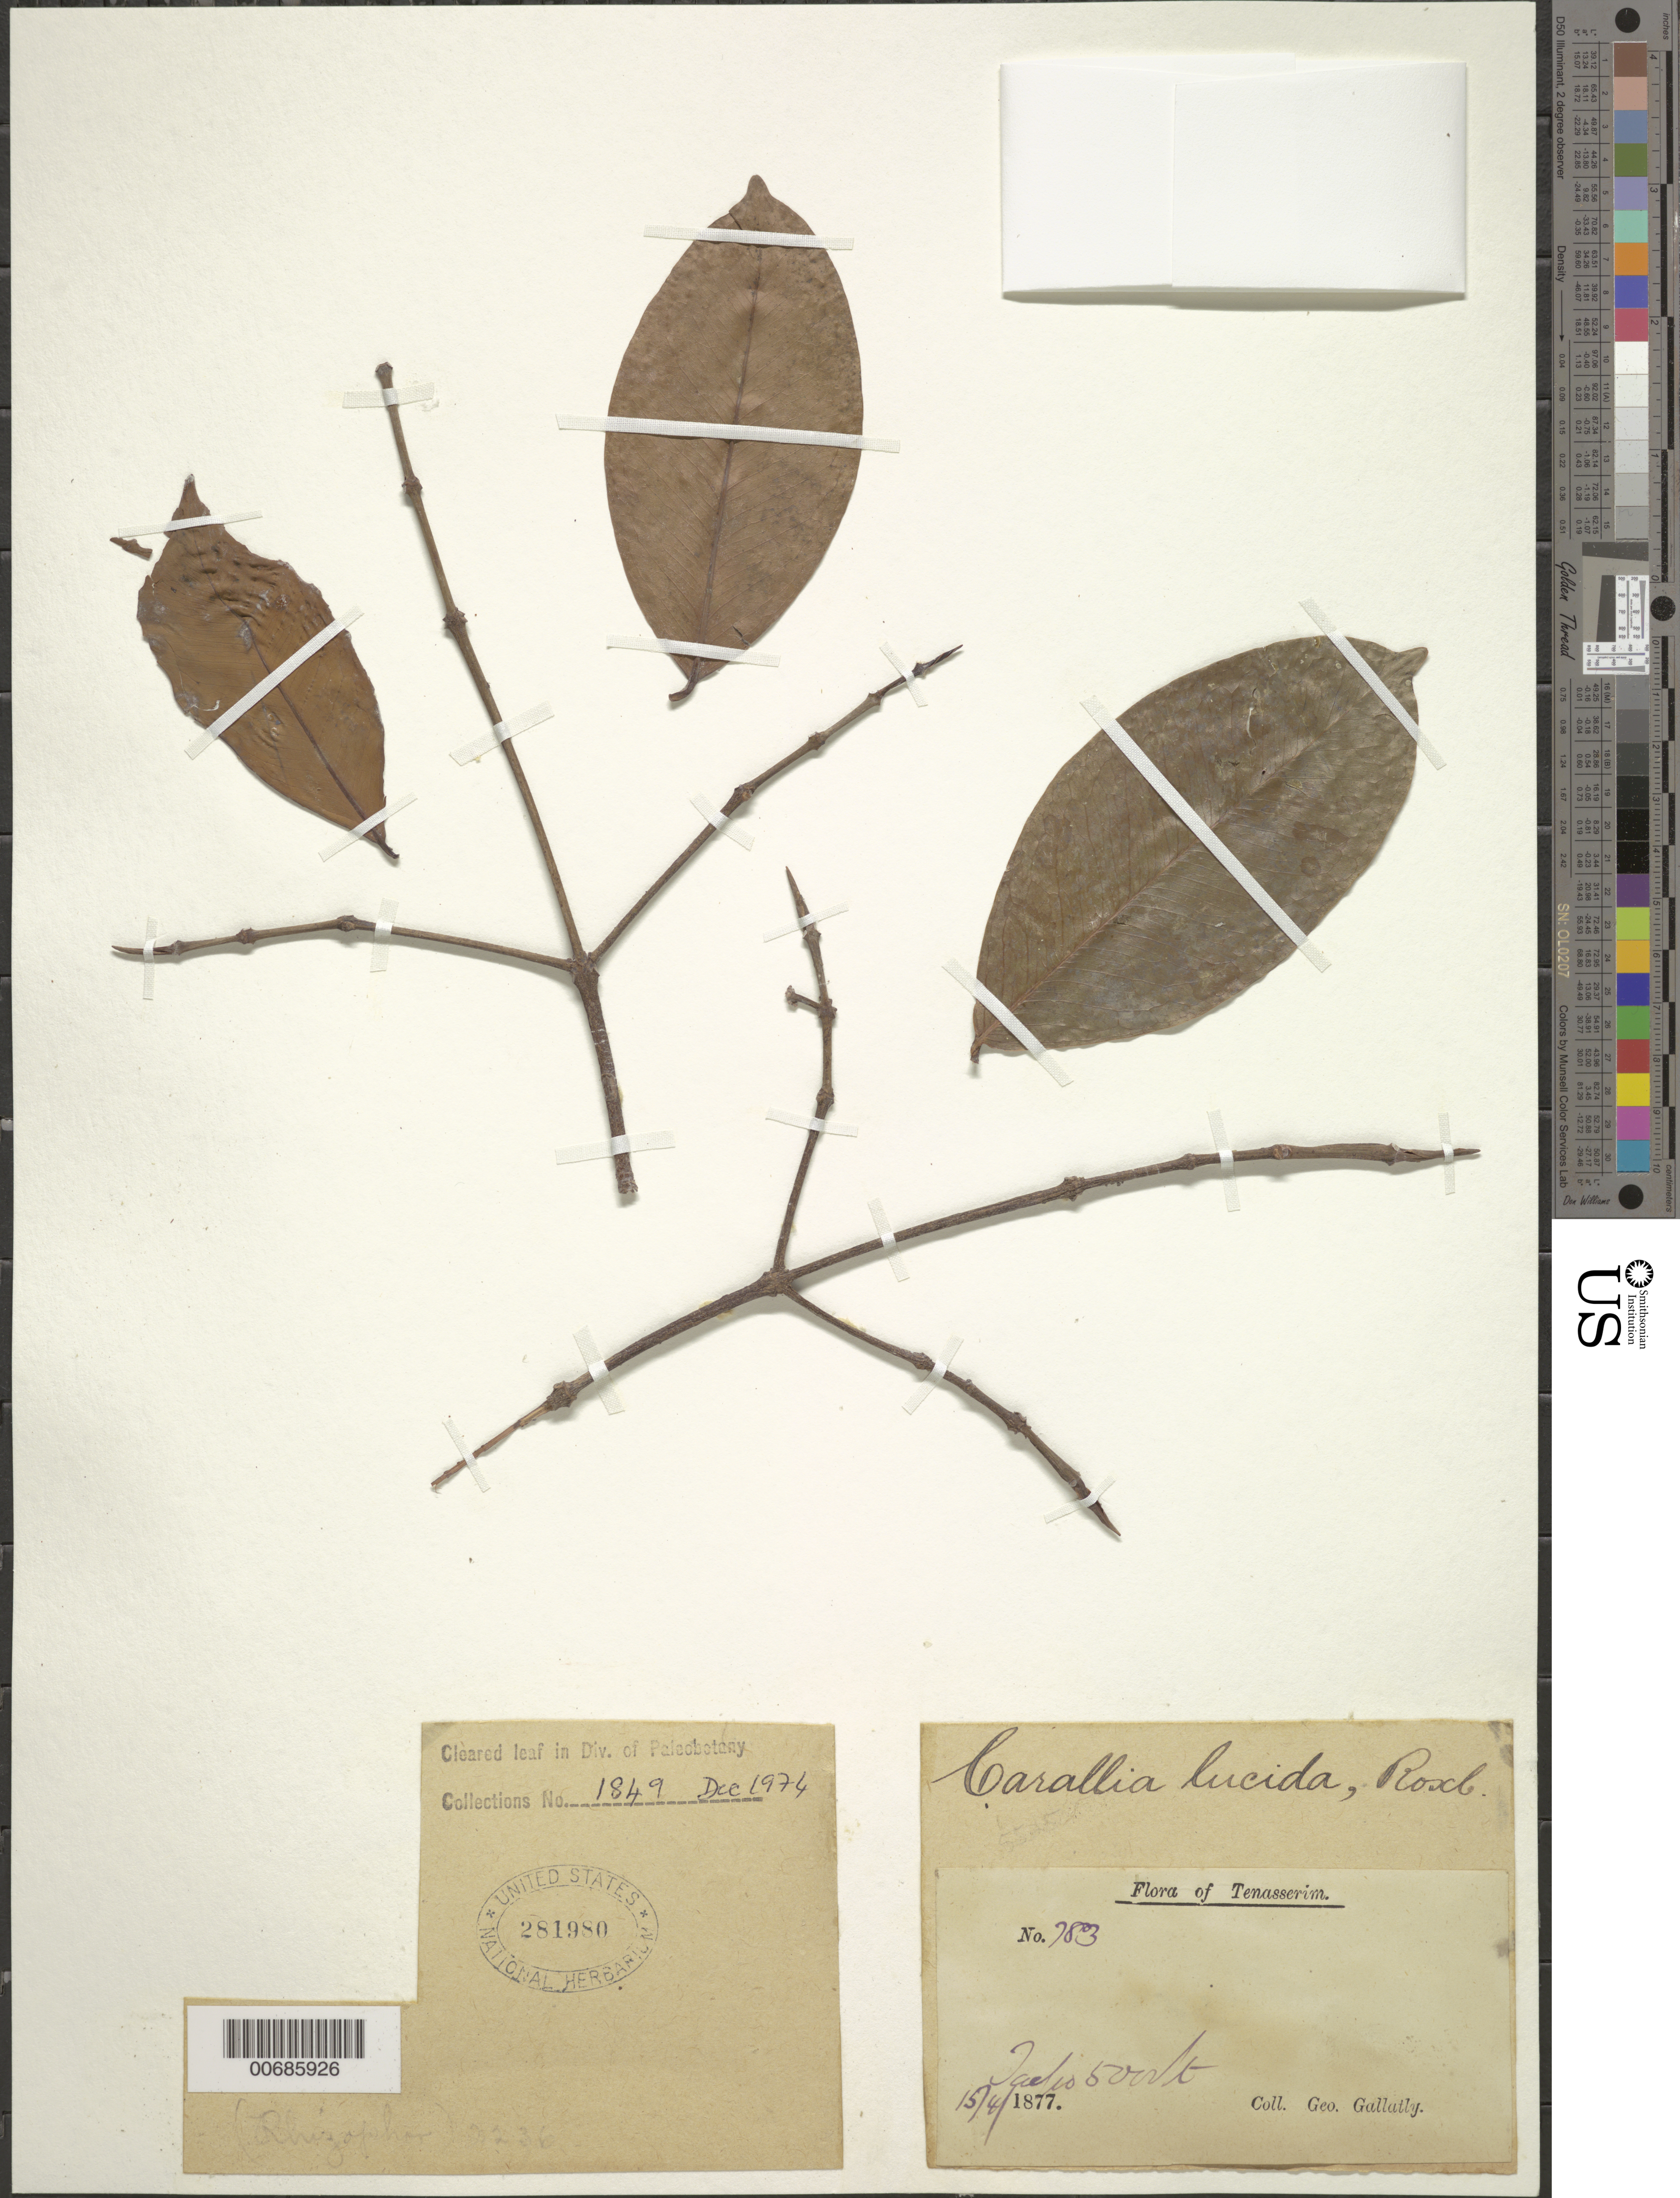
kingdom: Plantae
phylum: Tracheophyta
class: Magnoliopsida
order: Malpighiales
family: Rhizophoraceae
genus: Carallia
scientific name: Carallia lucida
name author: Roxb.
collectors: G. Gallatly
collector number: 783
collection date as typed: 15 Apr 1877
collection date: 1877-04-15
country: Myanmar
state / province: Tenasserim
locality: Taeho [?]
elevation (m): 152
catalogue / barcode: US 281980